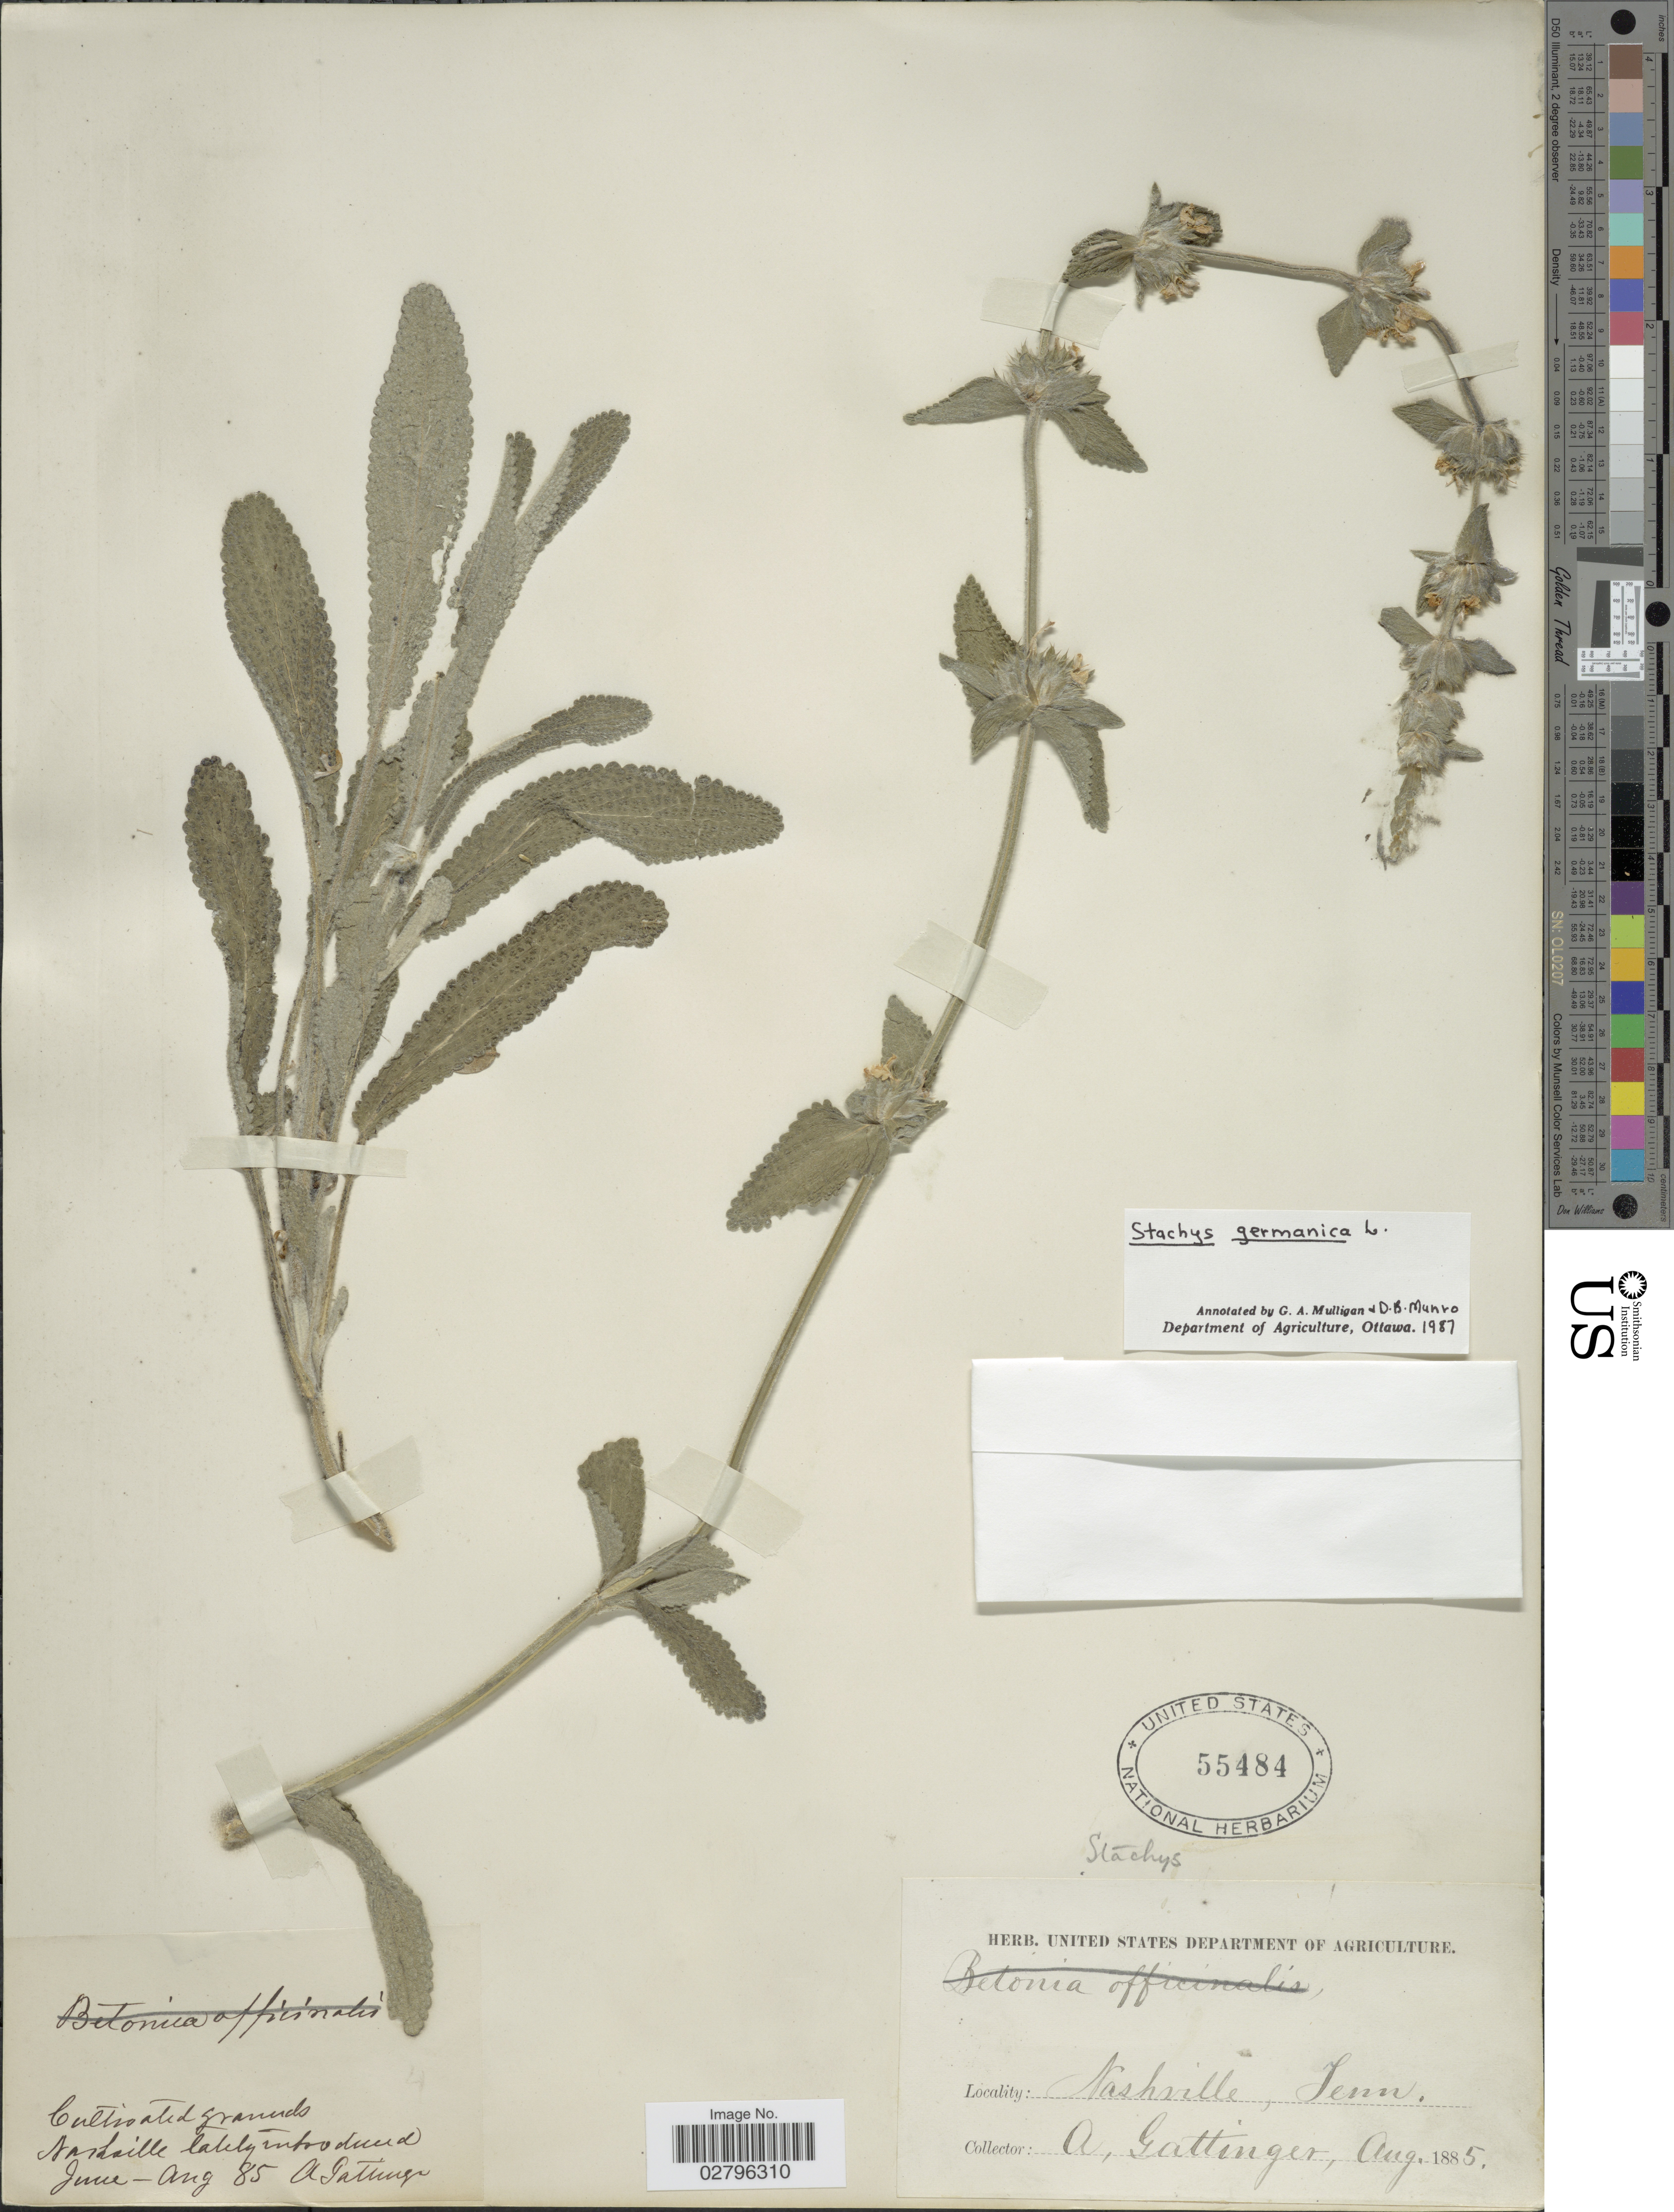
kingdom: Plantae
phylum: Tracheophyta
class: Magnoliopsida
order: Lamiales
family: Lamiaceae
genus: Stachys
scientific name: Stachys germanica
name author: L.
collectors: A. Gattinger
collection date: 1885-06/1885-08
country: United States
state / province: Tennessee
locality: Cultivated grounds. Nashville lately introduced.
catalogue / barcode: US 55484